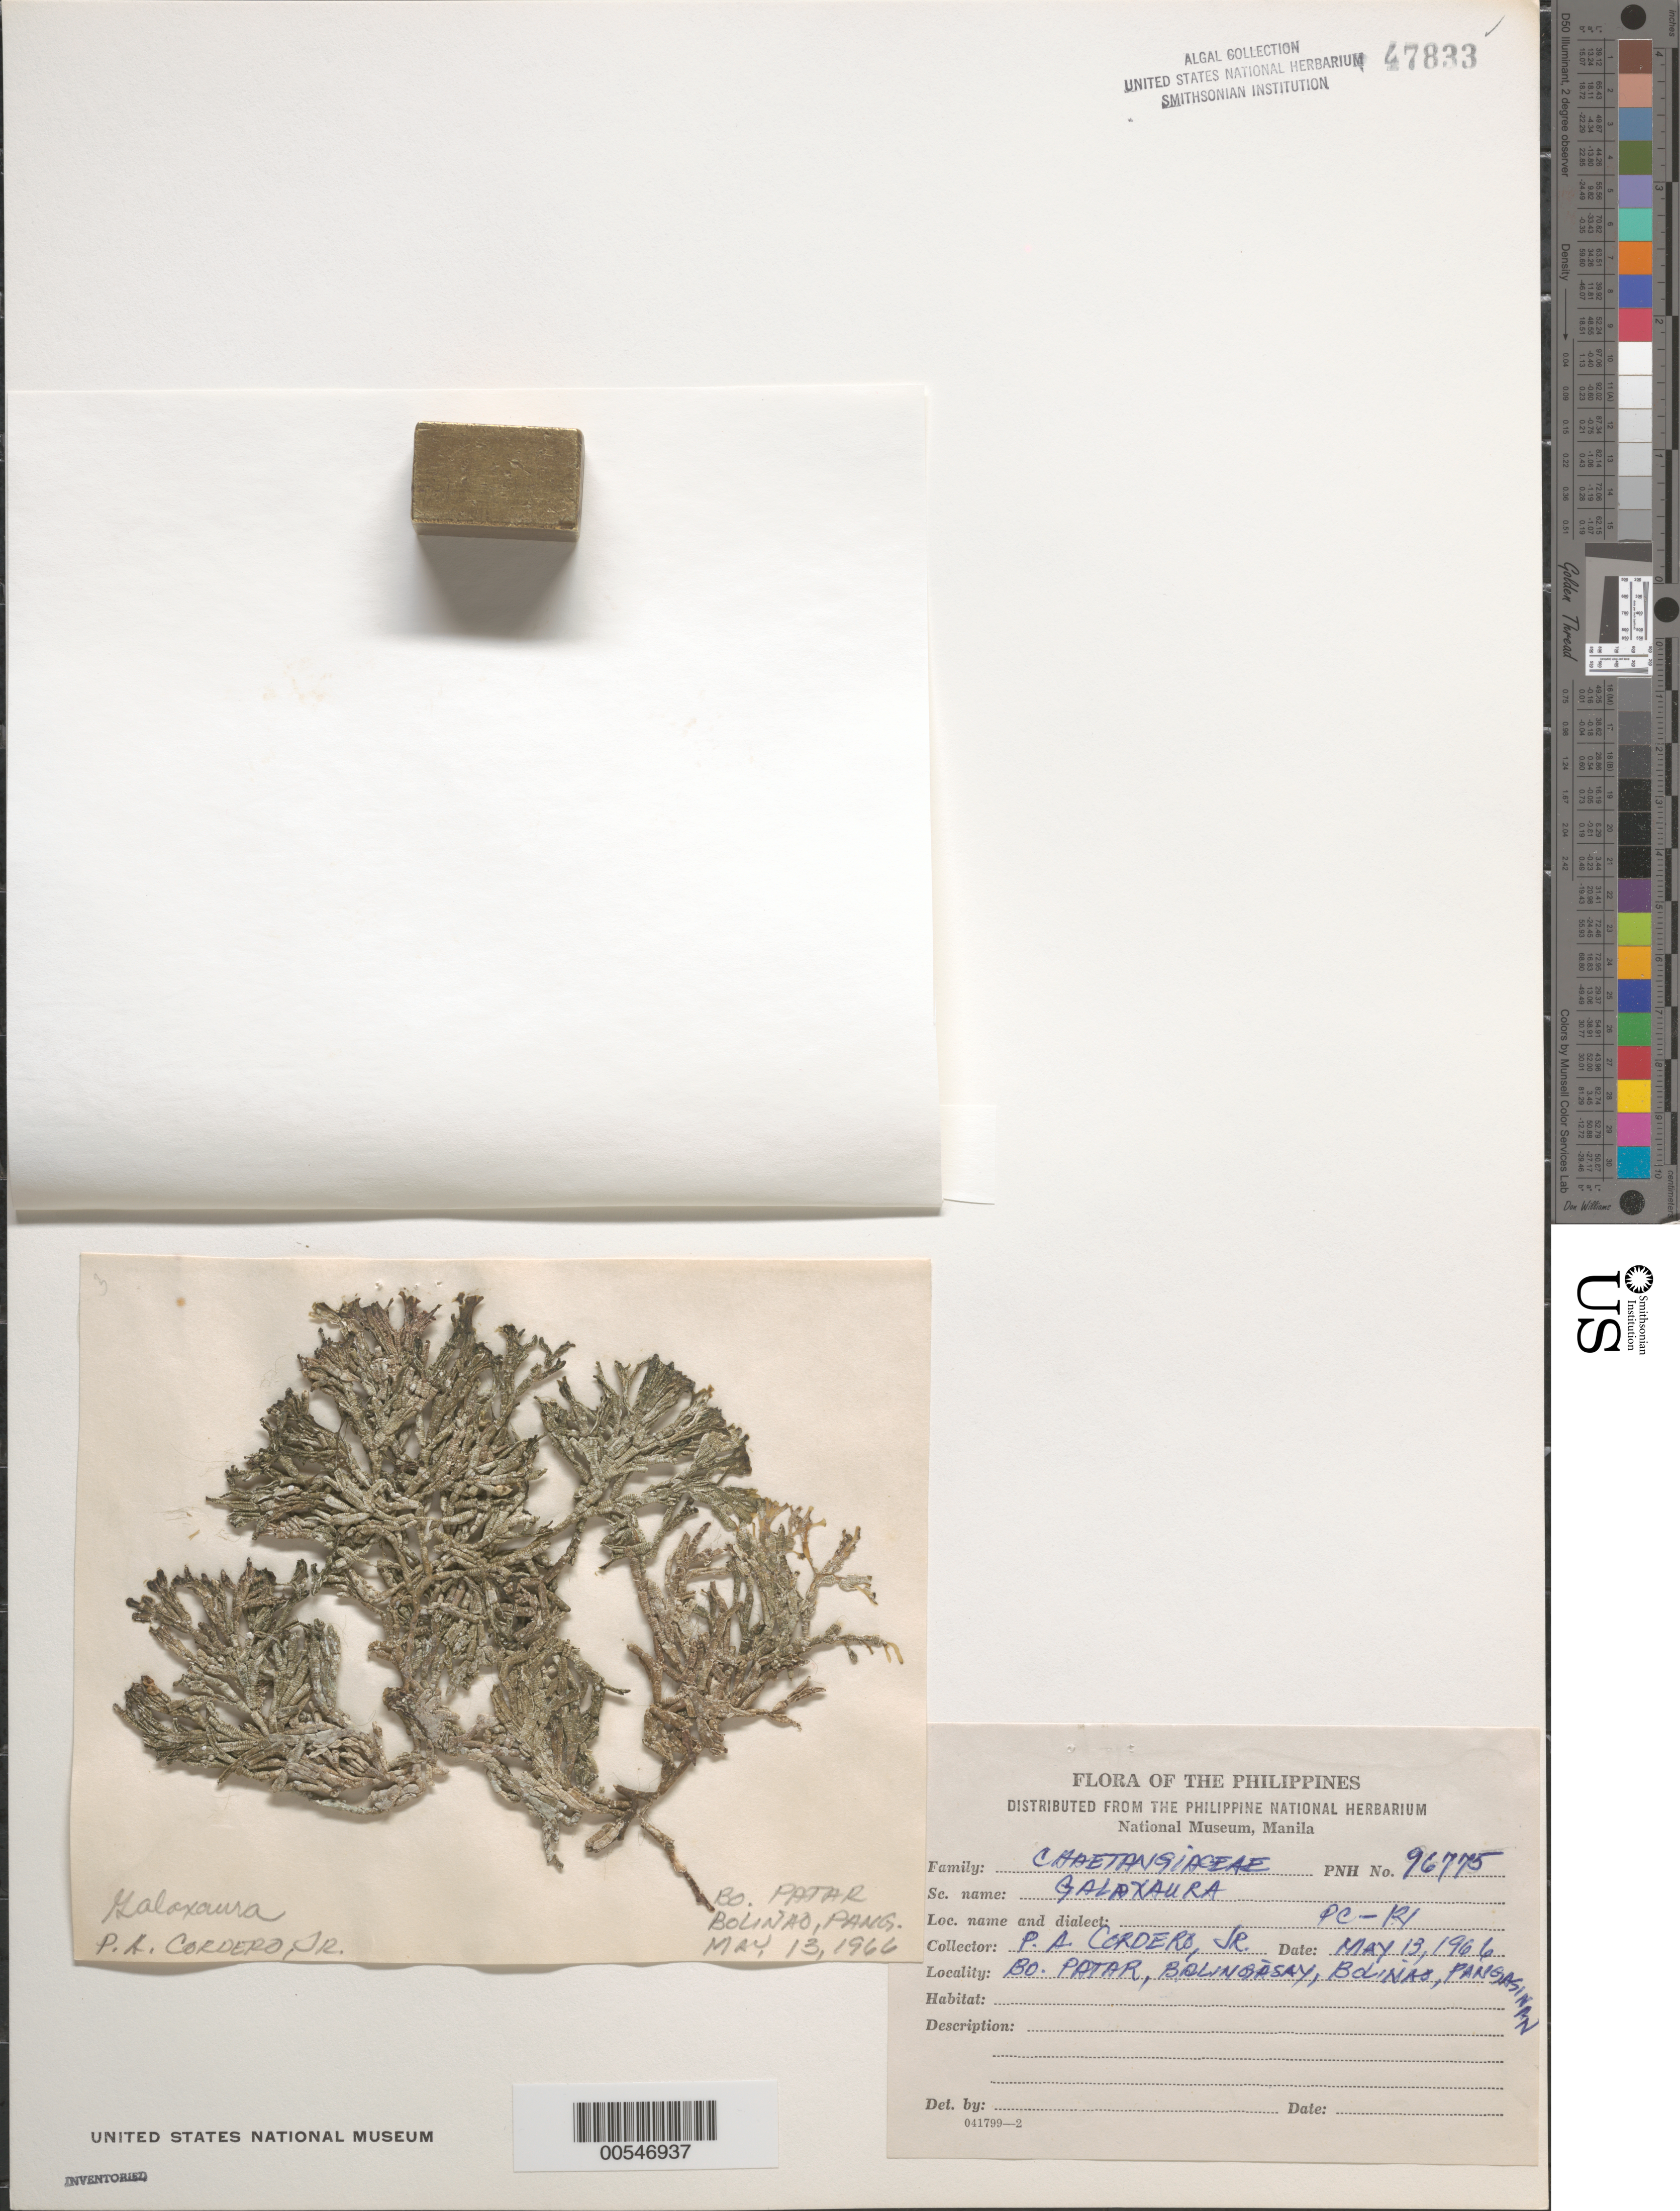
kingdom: Plantae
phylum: Rhodophyta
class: Florideophyceae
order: Nemaliales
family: Galaxauraceae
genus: Galaxaura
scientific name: Galaxaura sp.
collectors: P. A. Cordero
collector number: Pc-121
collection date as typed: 13 May 1966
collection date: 1966-05-13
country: Philippines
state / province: Ilocos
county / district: Pangasinan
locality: Barrio patar, balingasay, bolinao, pangasinan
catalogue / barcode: US 47833